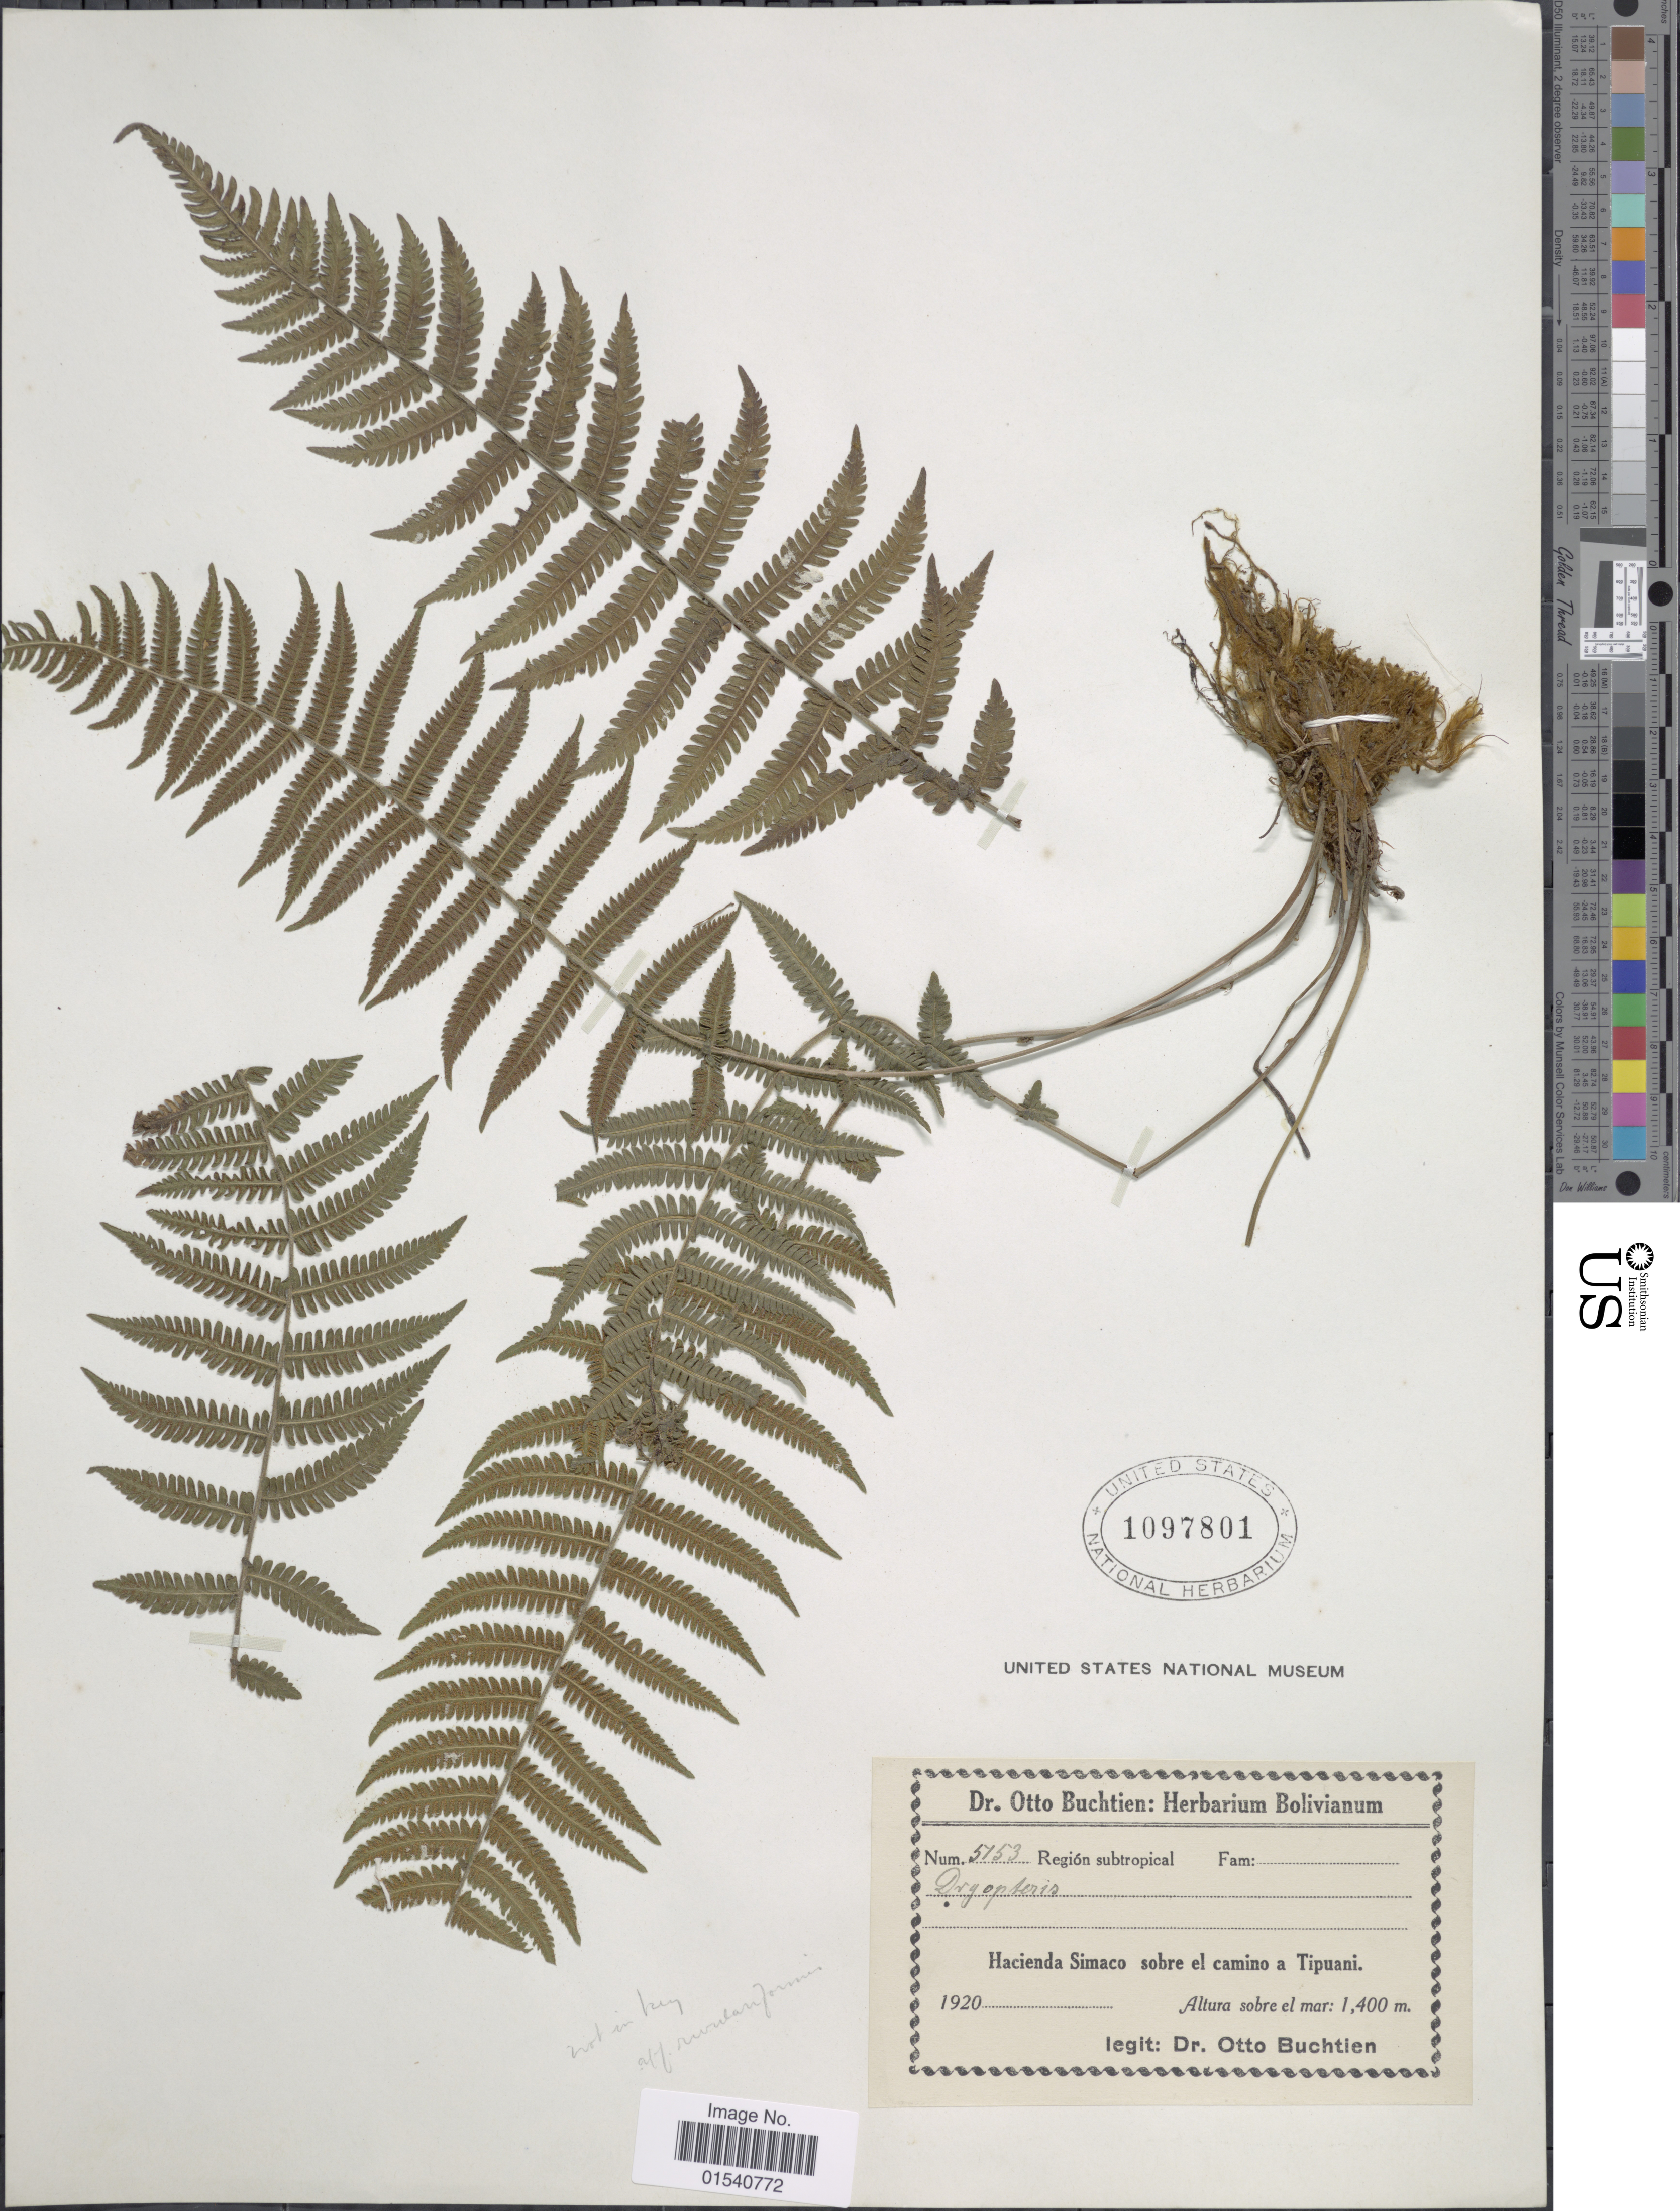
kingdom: Plantae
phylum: Tracheophyta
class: Polypodiopsida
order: Polypodiales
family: Thelypteridaceae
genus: Amauropelta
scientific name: Amauropelta rivulariformis (Rosenst.) comb. nov., ined 2015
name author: (Rosenst.)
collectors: O. Buchtien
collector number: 5153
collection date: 1920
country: Bolivia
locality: Hacienda Simaco sobre elcamino a Tipuani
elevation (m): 1400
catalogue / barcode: US 1097801